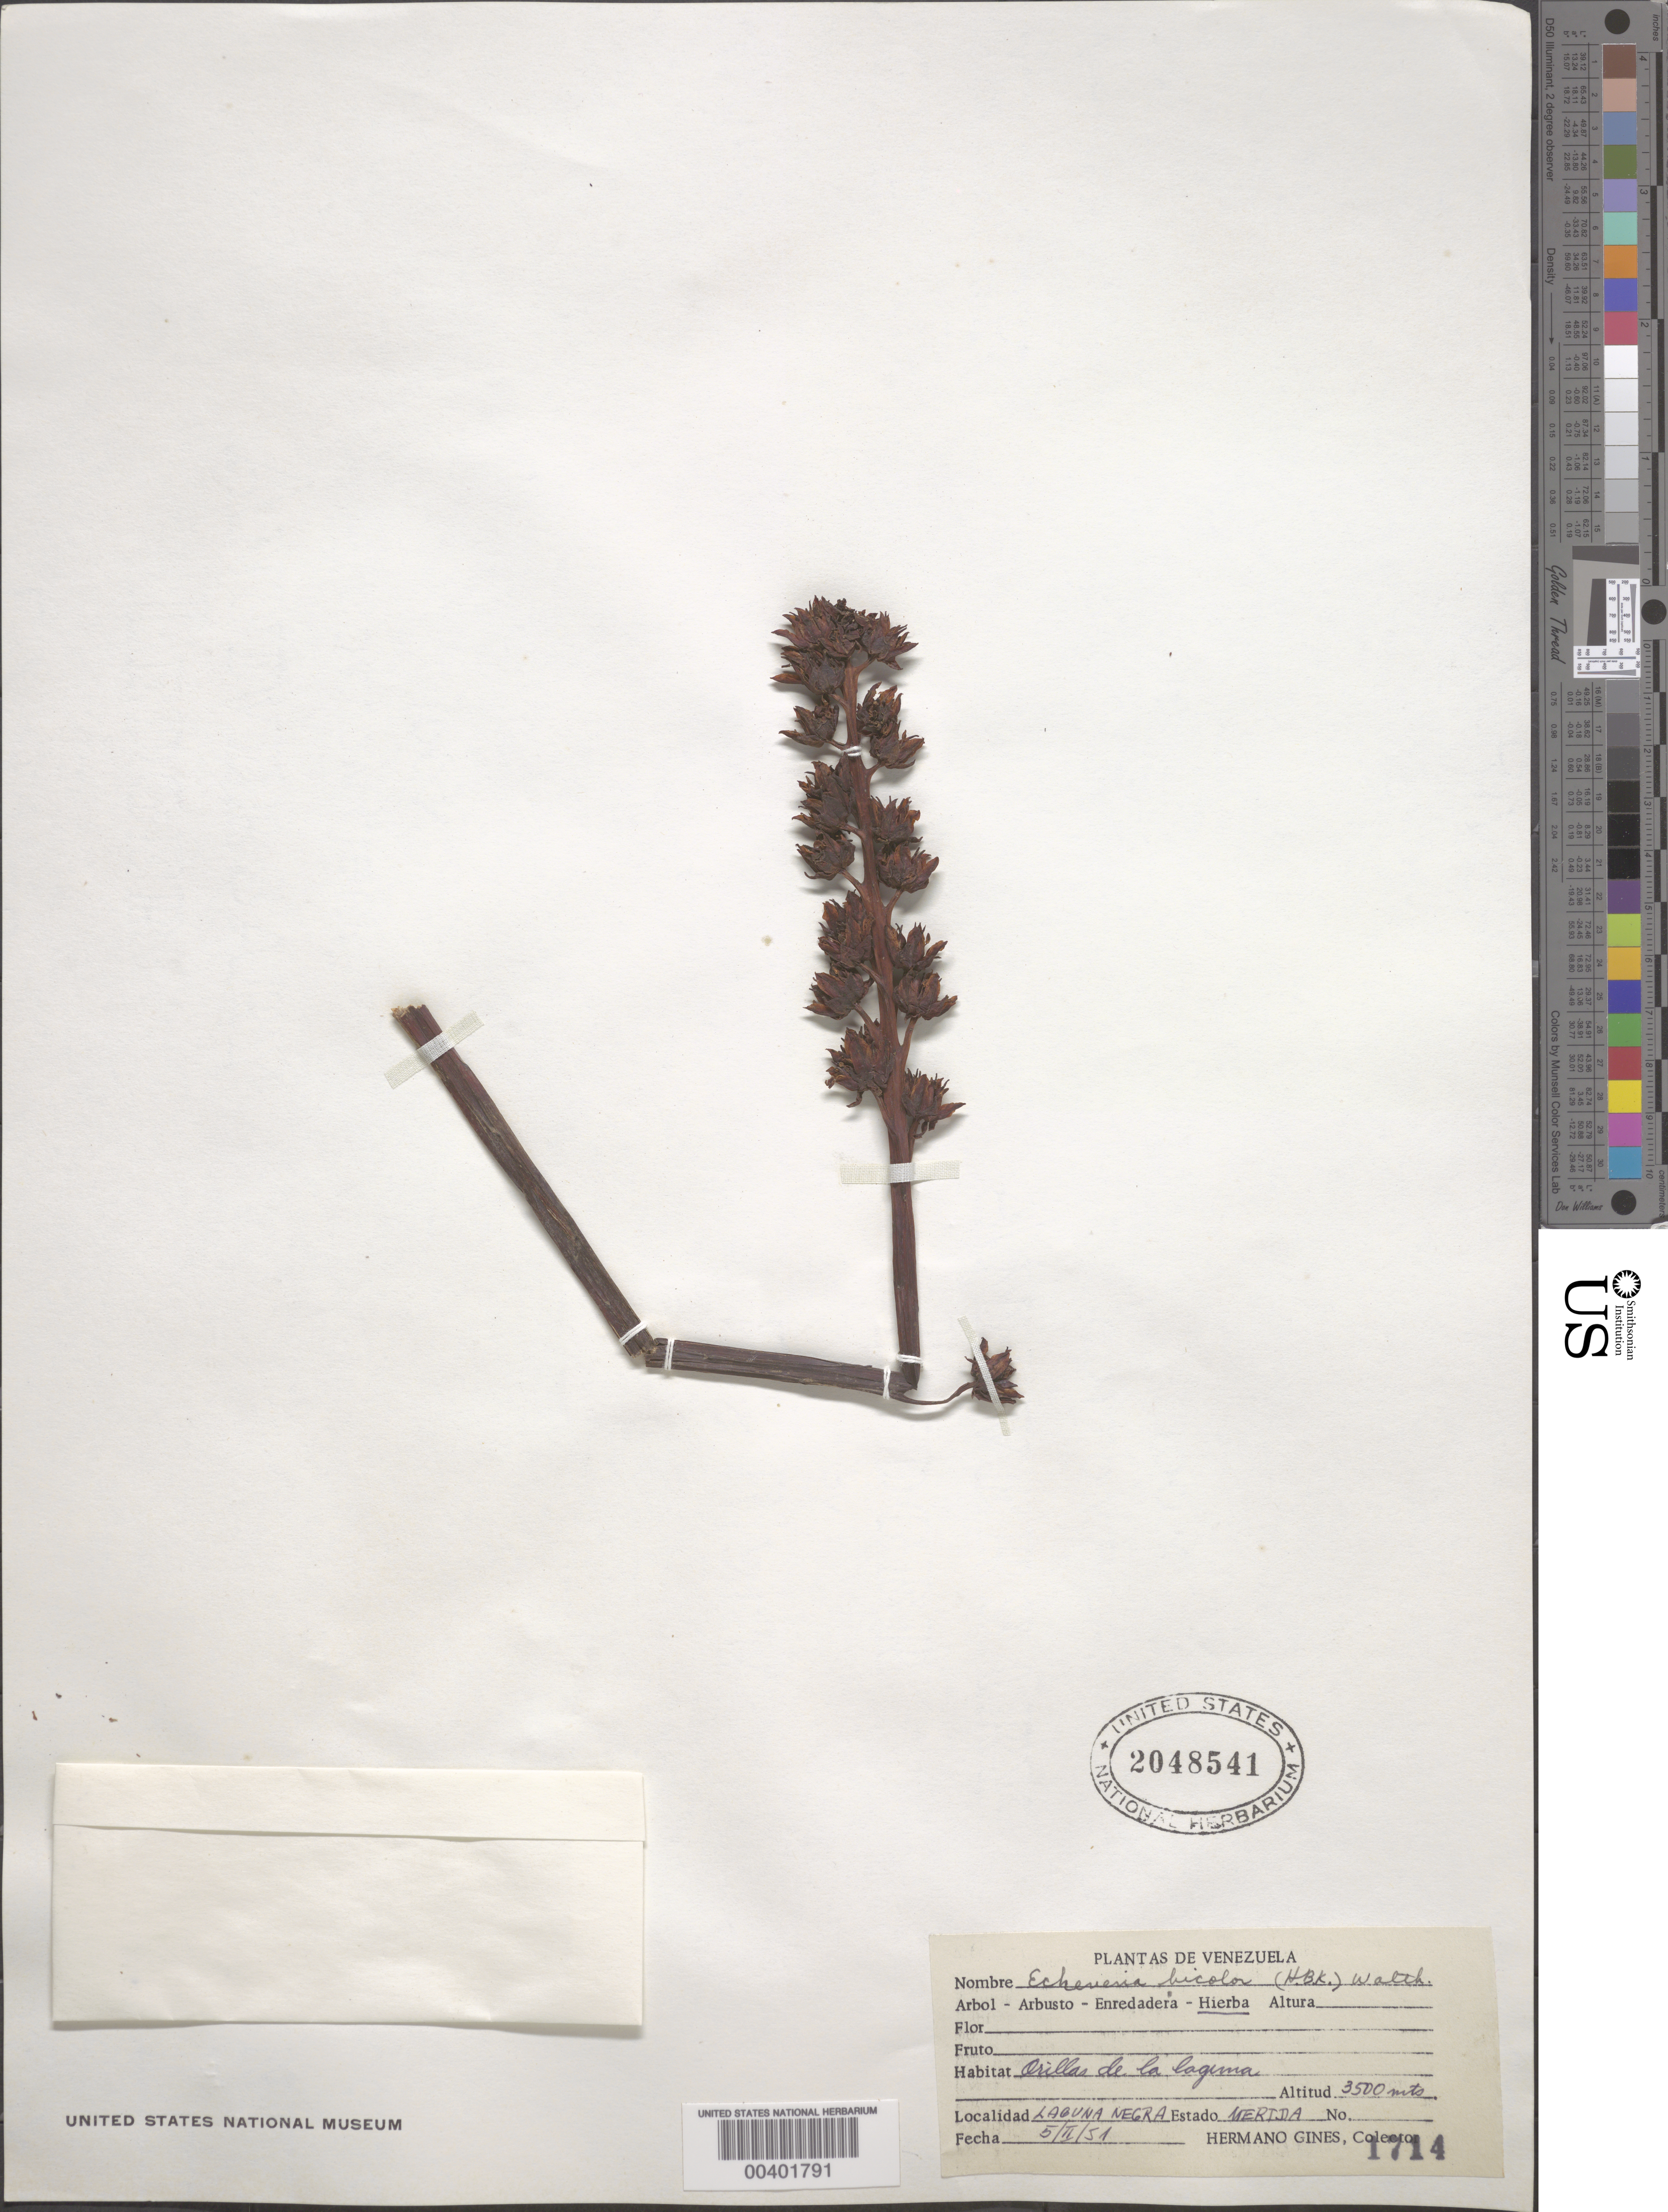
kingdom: Plantae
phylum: Tracheophyta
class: Magnoliopsida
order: Saxifragales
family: Crassulaceae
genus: Echeveria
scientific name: Echeveria bicolor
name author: (Kunth) E. Walther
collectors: Bro. Gines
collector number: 1714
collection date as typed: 05 Feb 1951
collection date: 1951-02-05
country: Venezuela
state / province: Mérida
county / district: Rangel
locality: Laguna Negra Negra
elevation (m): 3500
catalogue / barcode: US 2048541